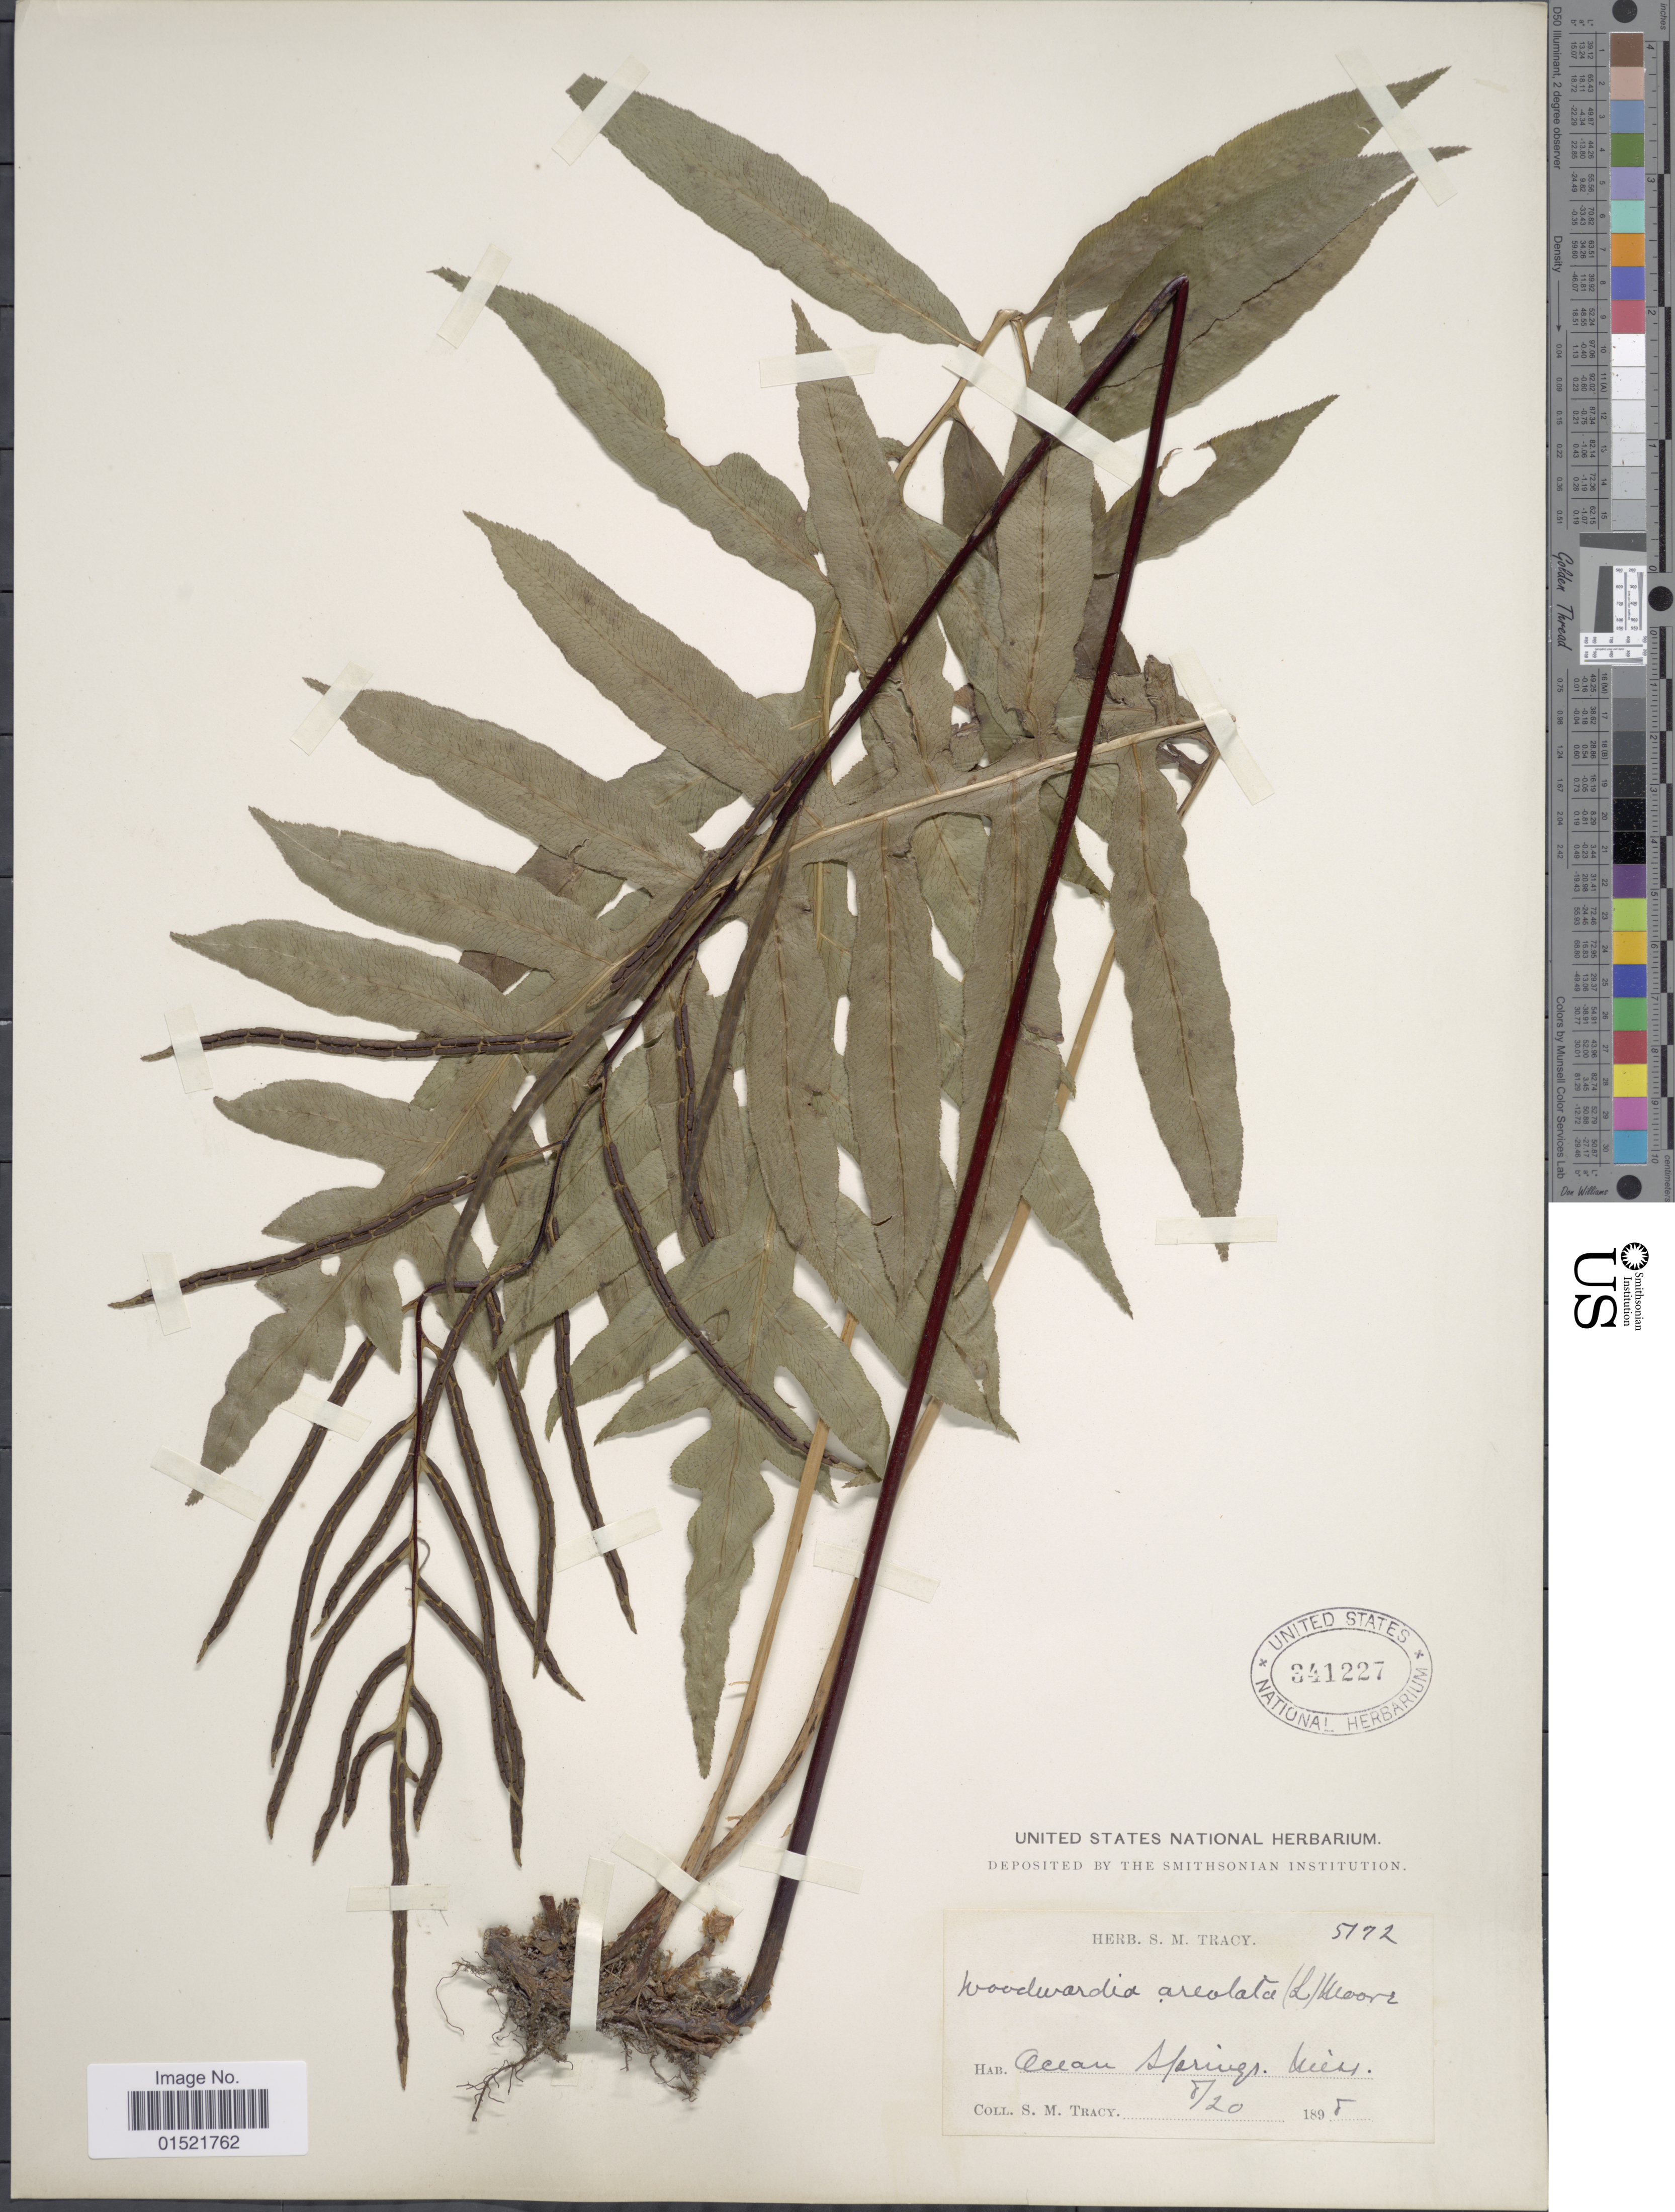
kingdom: Plantae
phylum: Tracheophyta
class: Polypodiopsida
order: Polypodiales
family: Blechnaceae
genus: Woodwardia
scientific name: Woodwardia areolata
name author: (L.) T. Moore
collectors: S. M. Tracy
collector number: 5172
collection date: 1895-08-20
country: United States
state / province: Mississippi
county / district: Jackson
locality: Ocean Springs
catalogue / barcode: US 341227